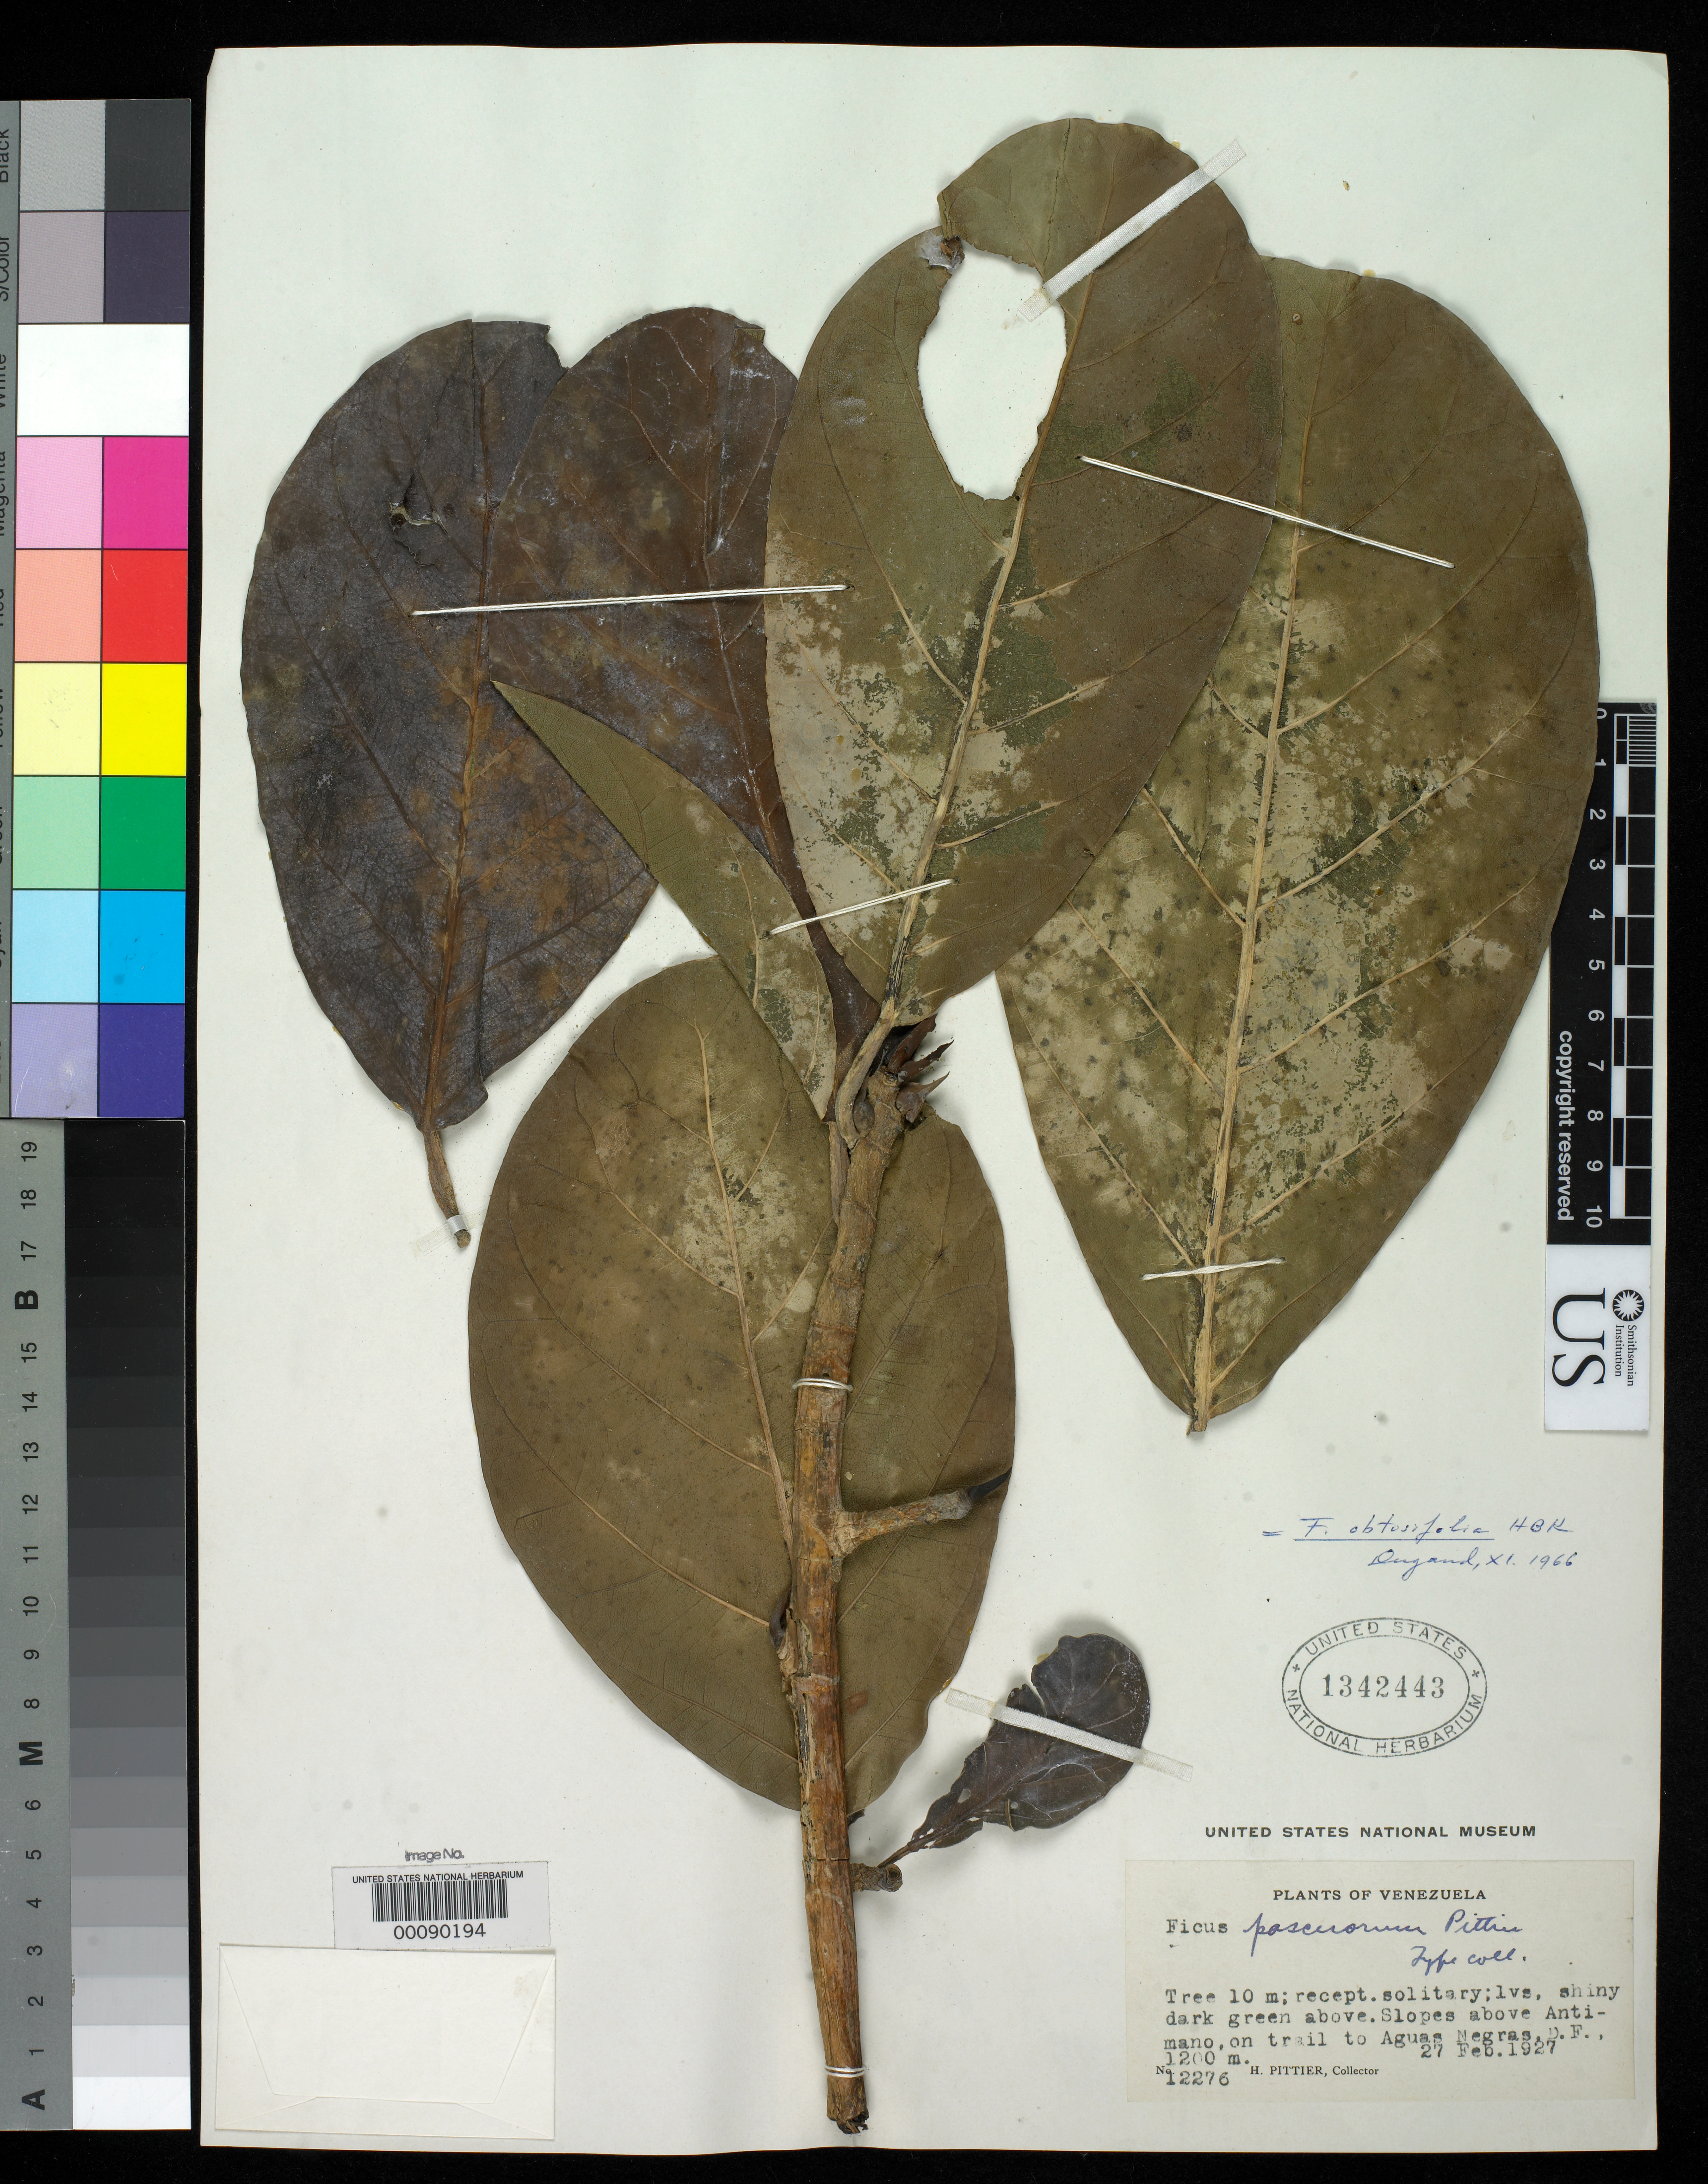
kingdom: Plantae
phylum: Tracheophyta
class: Magnoliopsida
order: Rosales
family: Moraceae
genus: Ficus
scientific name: Ficus pascuorum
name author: Pittier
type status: Type Collection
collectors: H. F. Pittier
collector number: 12276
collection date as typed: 27 Feb 1927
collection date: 1927-02-27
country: Venezuela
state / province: Distrito Federal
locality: Slopes above Antimano, trail to Aguas Negras.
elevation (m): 1200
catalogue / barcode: US 1342443